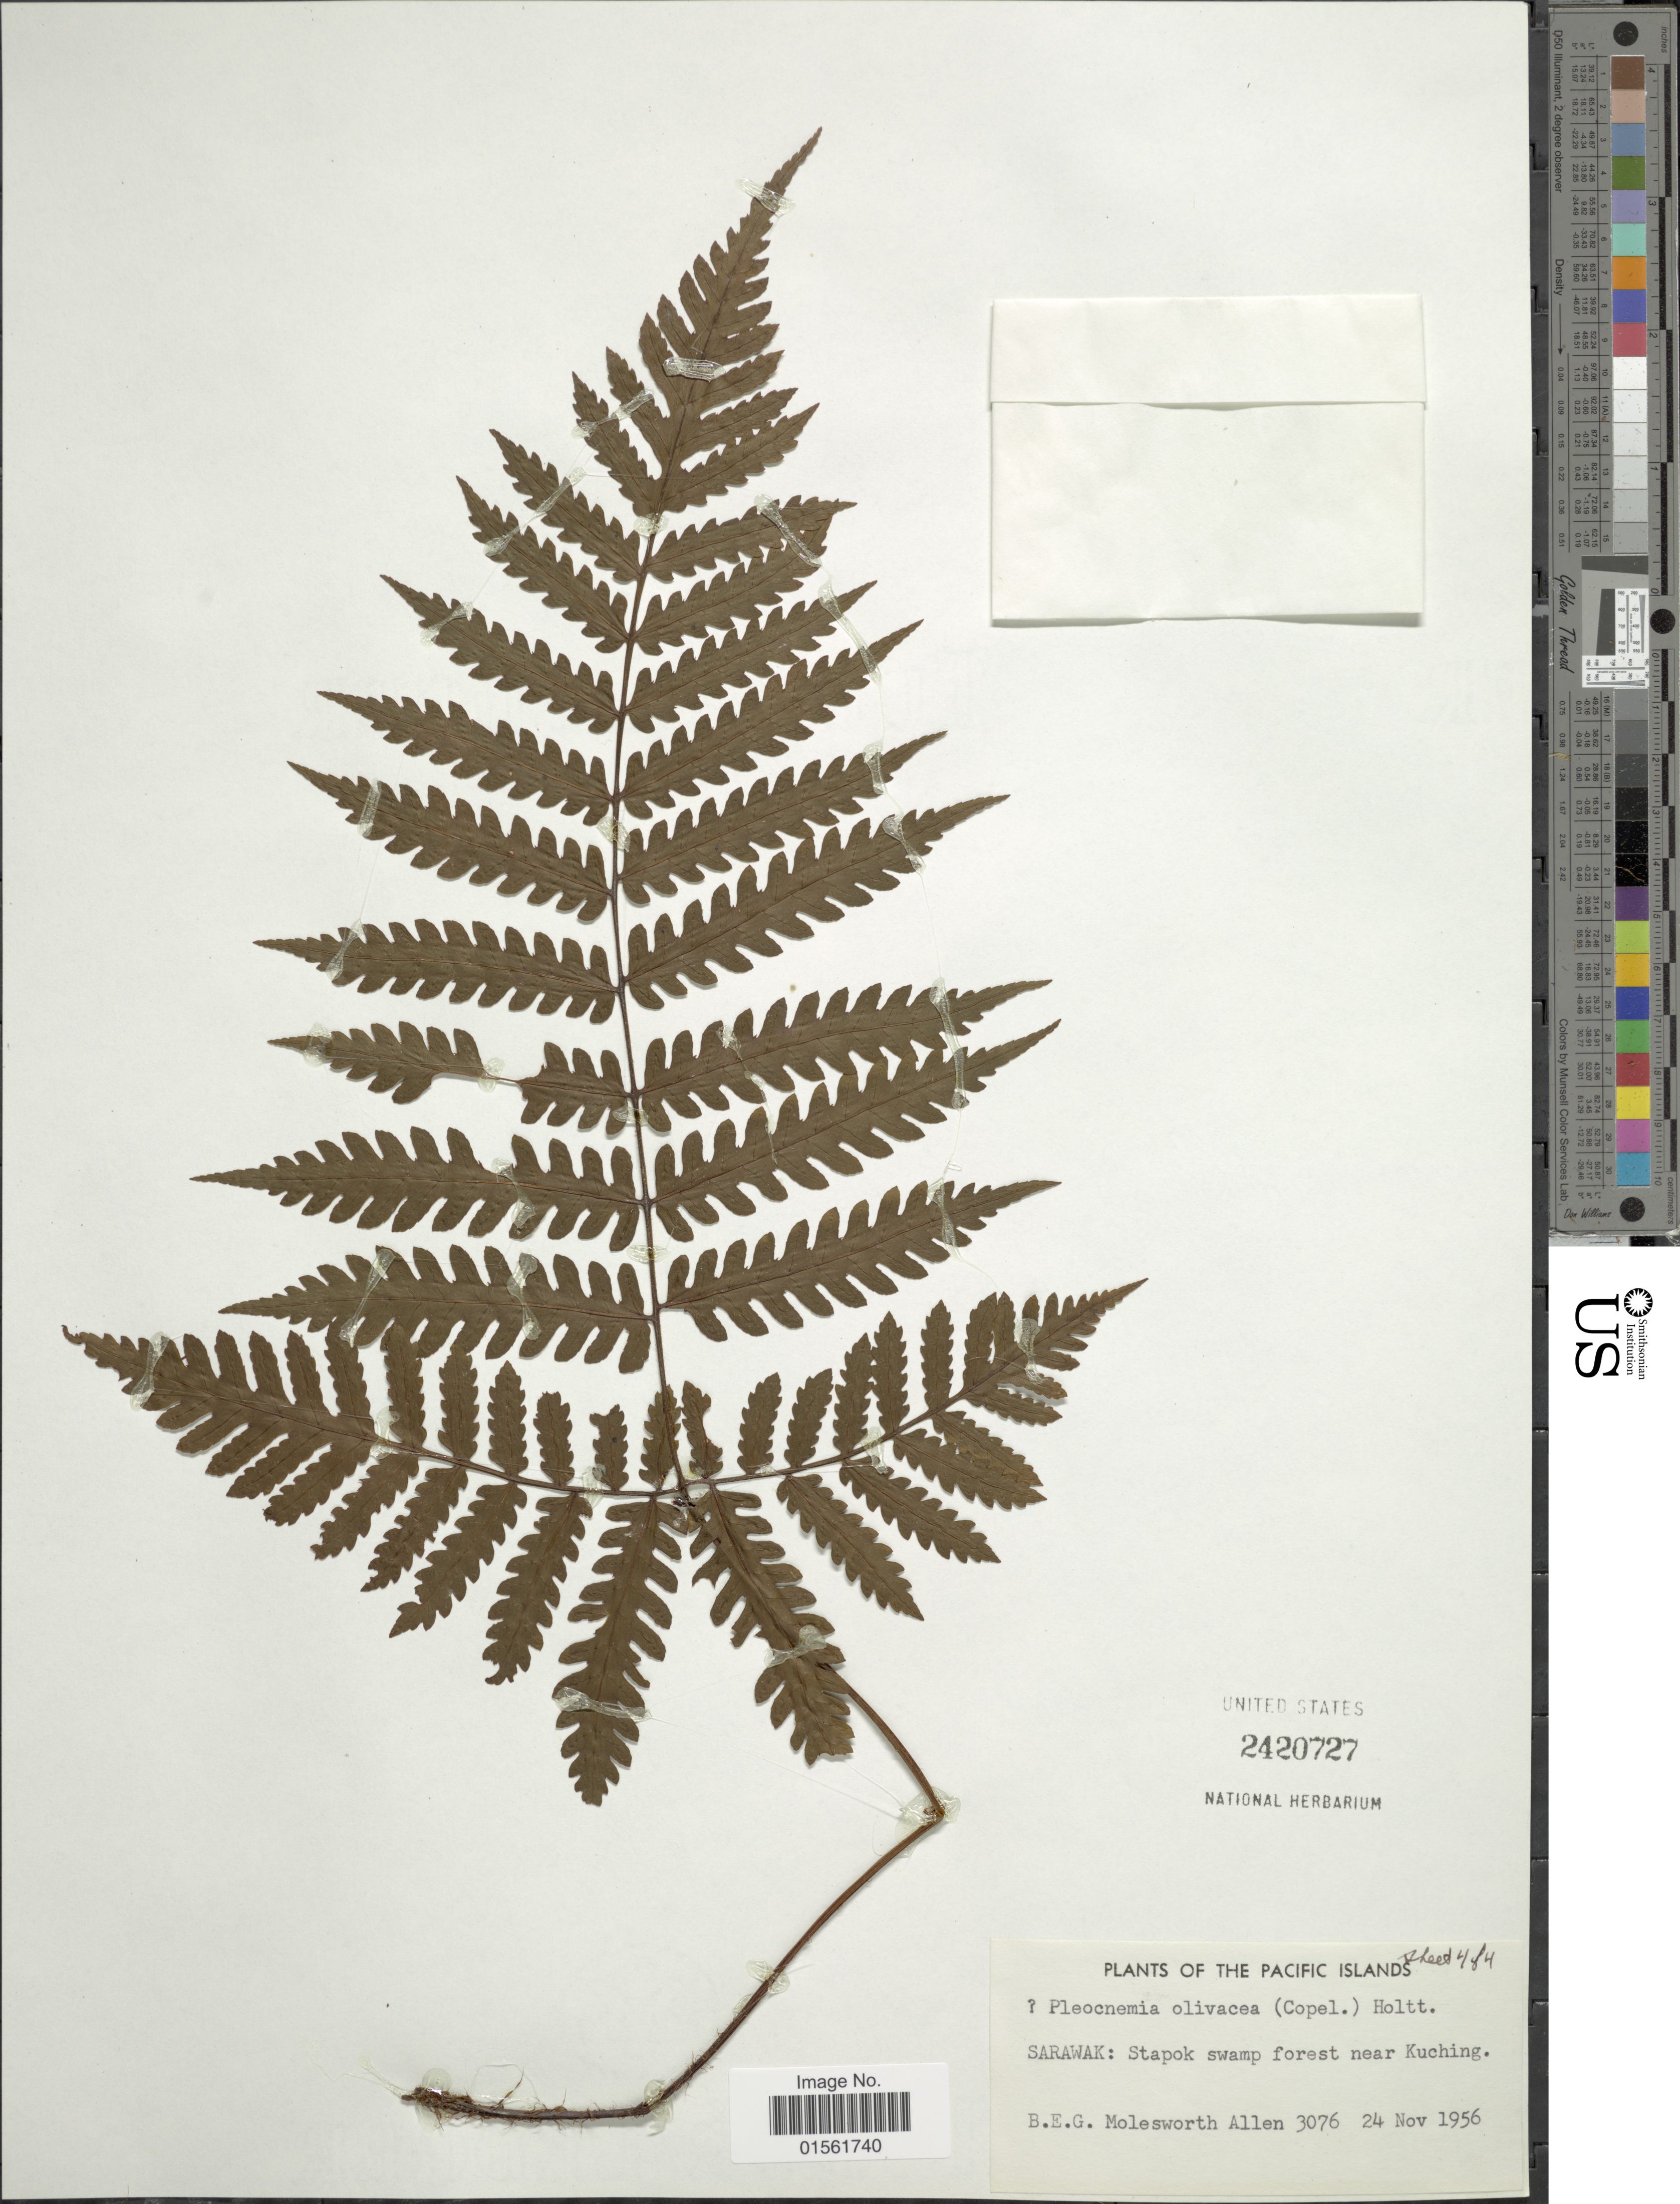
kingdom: Plantae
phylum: Tracheophyta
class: Polypodiopsida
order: Polypodiales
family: Dryopteridaceae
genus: Pleocnemia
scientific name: Pleocnemia olivacea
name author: (Copel.) Holttum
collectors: B. E. G. Molesworth-Allen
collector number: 3076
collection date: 1956-11-24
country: Malaysia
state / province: Sarawak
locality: The Pacific Islands. Stapok swamp forest near Kuching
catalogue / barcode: US 2420727